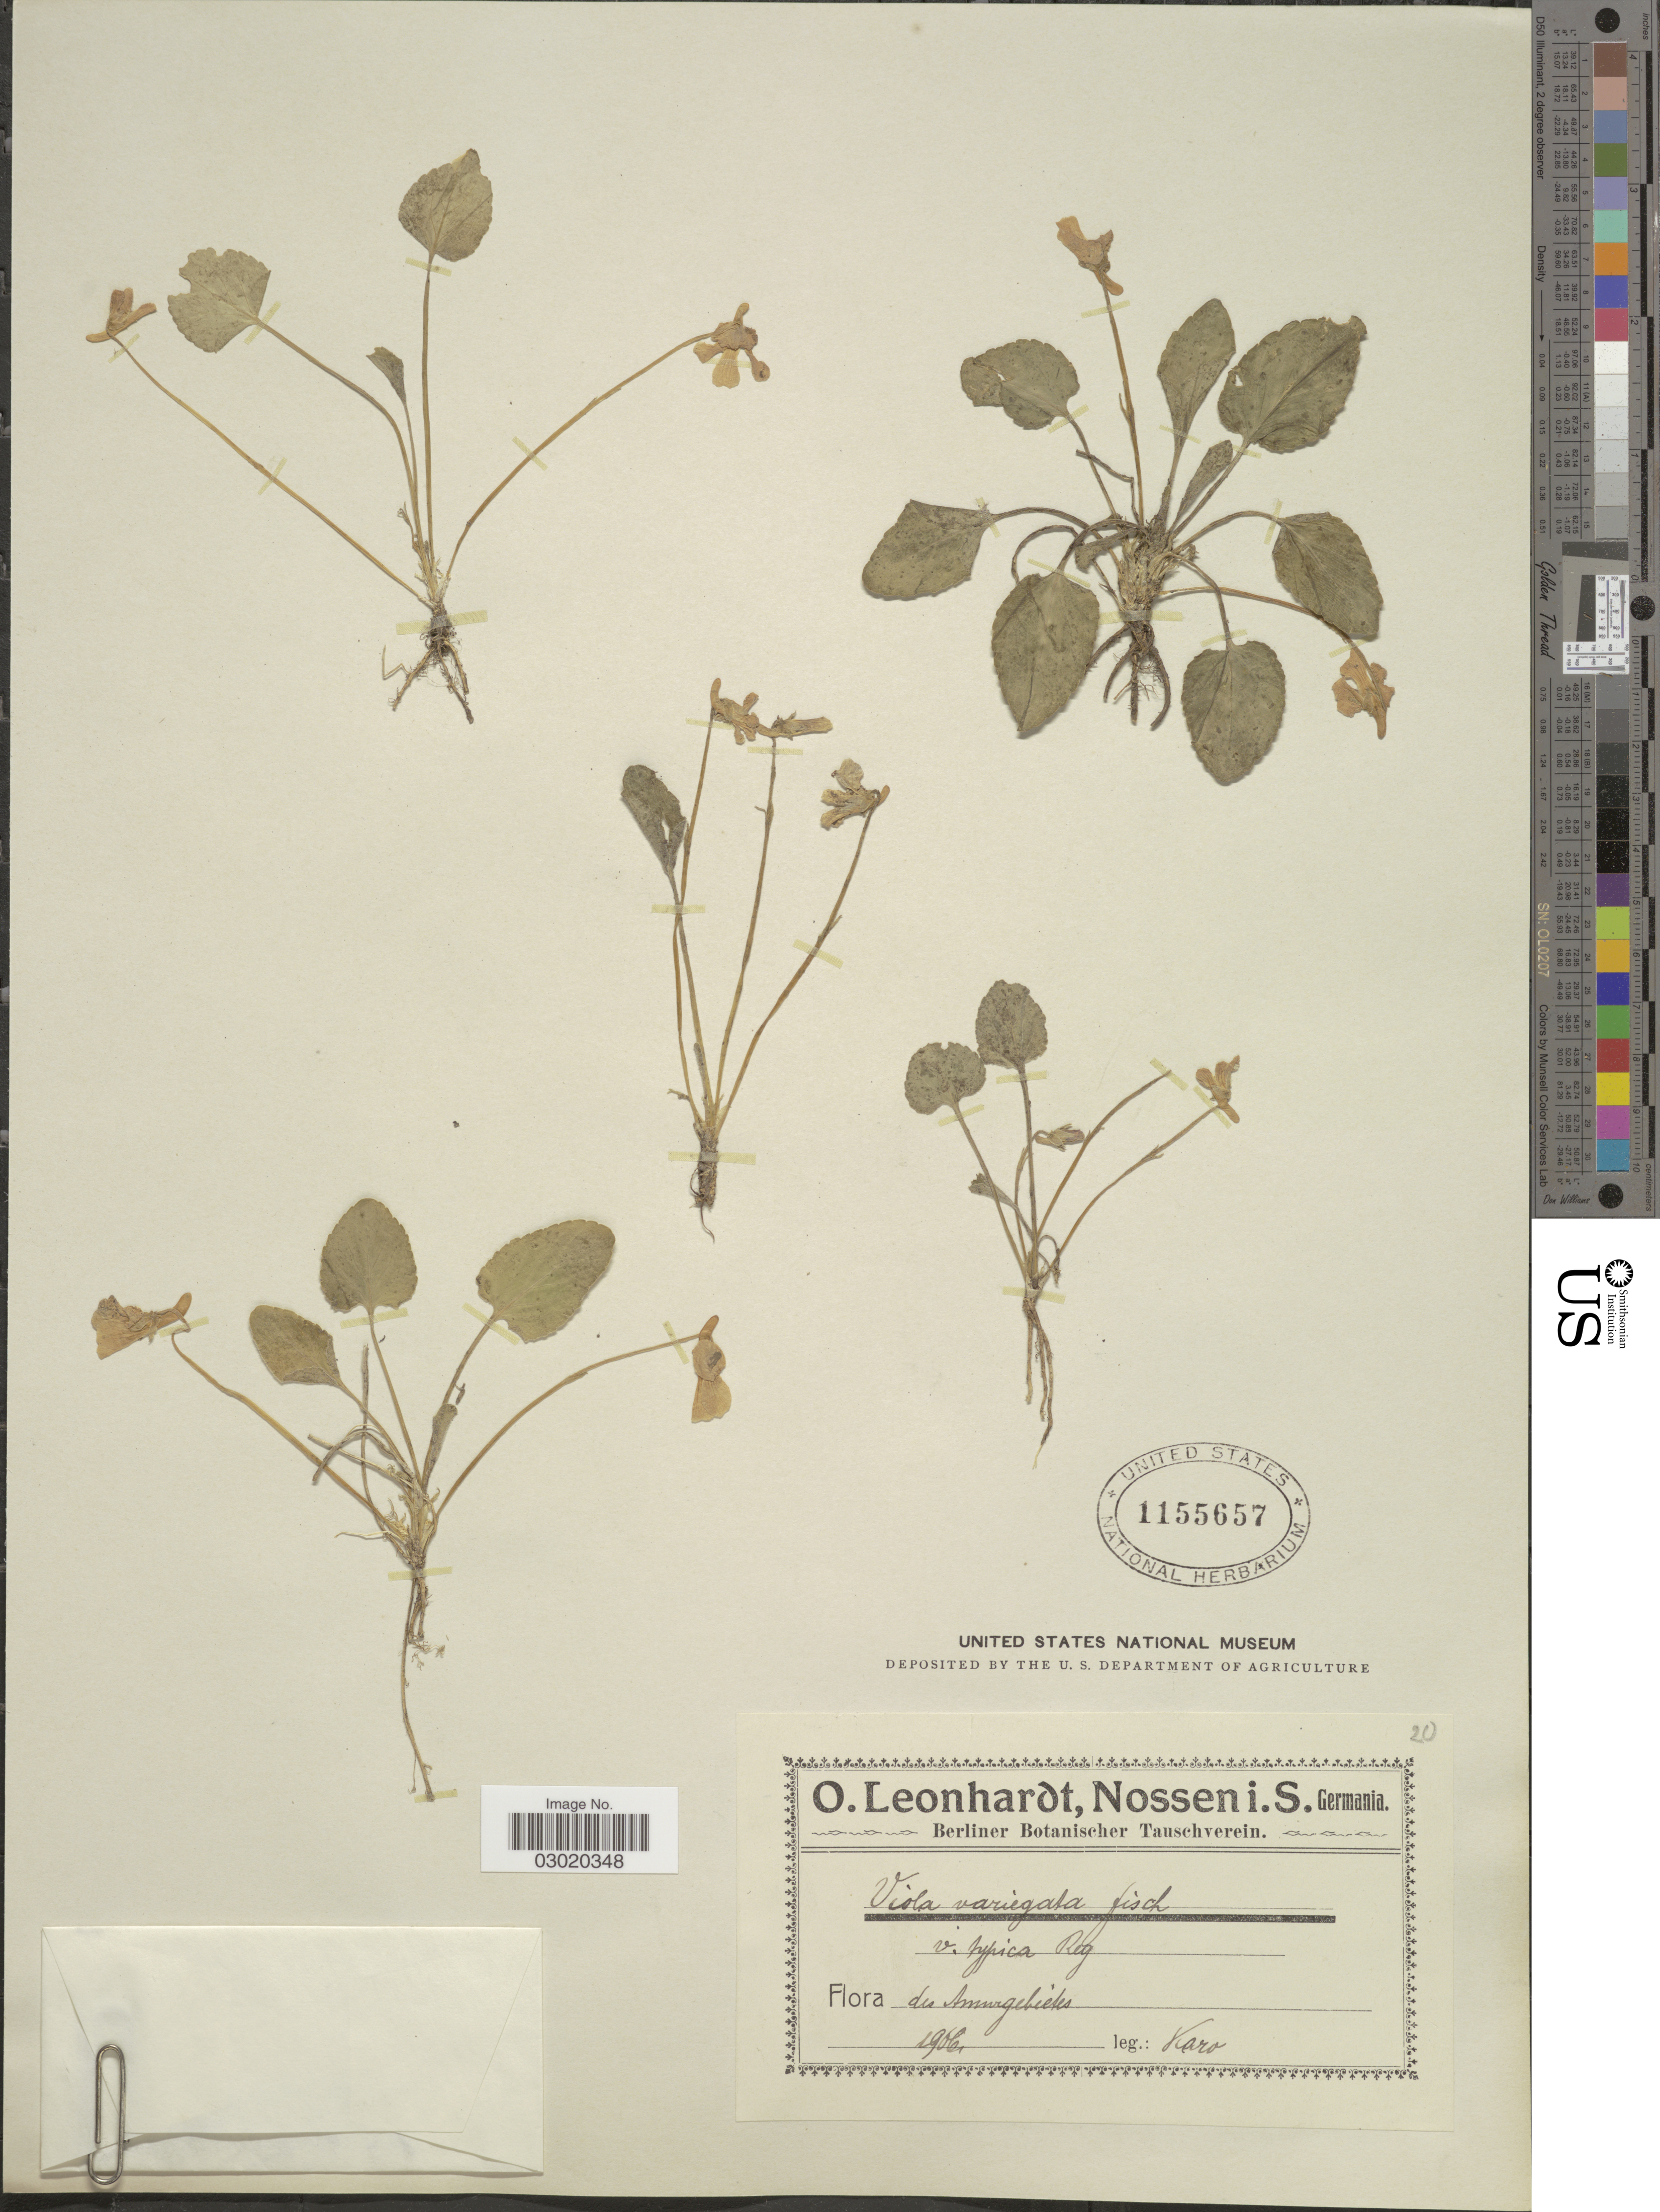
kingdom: Plantae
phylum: Tracheophyta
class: Magnoliopsida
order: Malpighiales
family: Violaceae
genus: Viola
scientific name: Viola variegata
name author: Fisch. ex Link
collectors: Karo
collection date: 1906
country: Russian Federation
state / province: Amur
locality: Amurgebietes.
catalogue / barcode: US 1155657